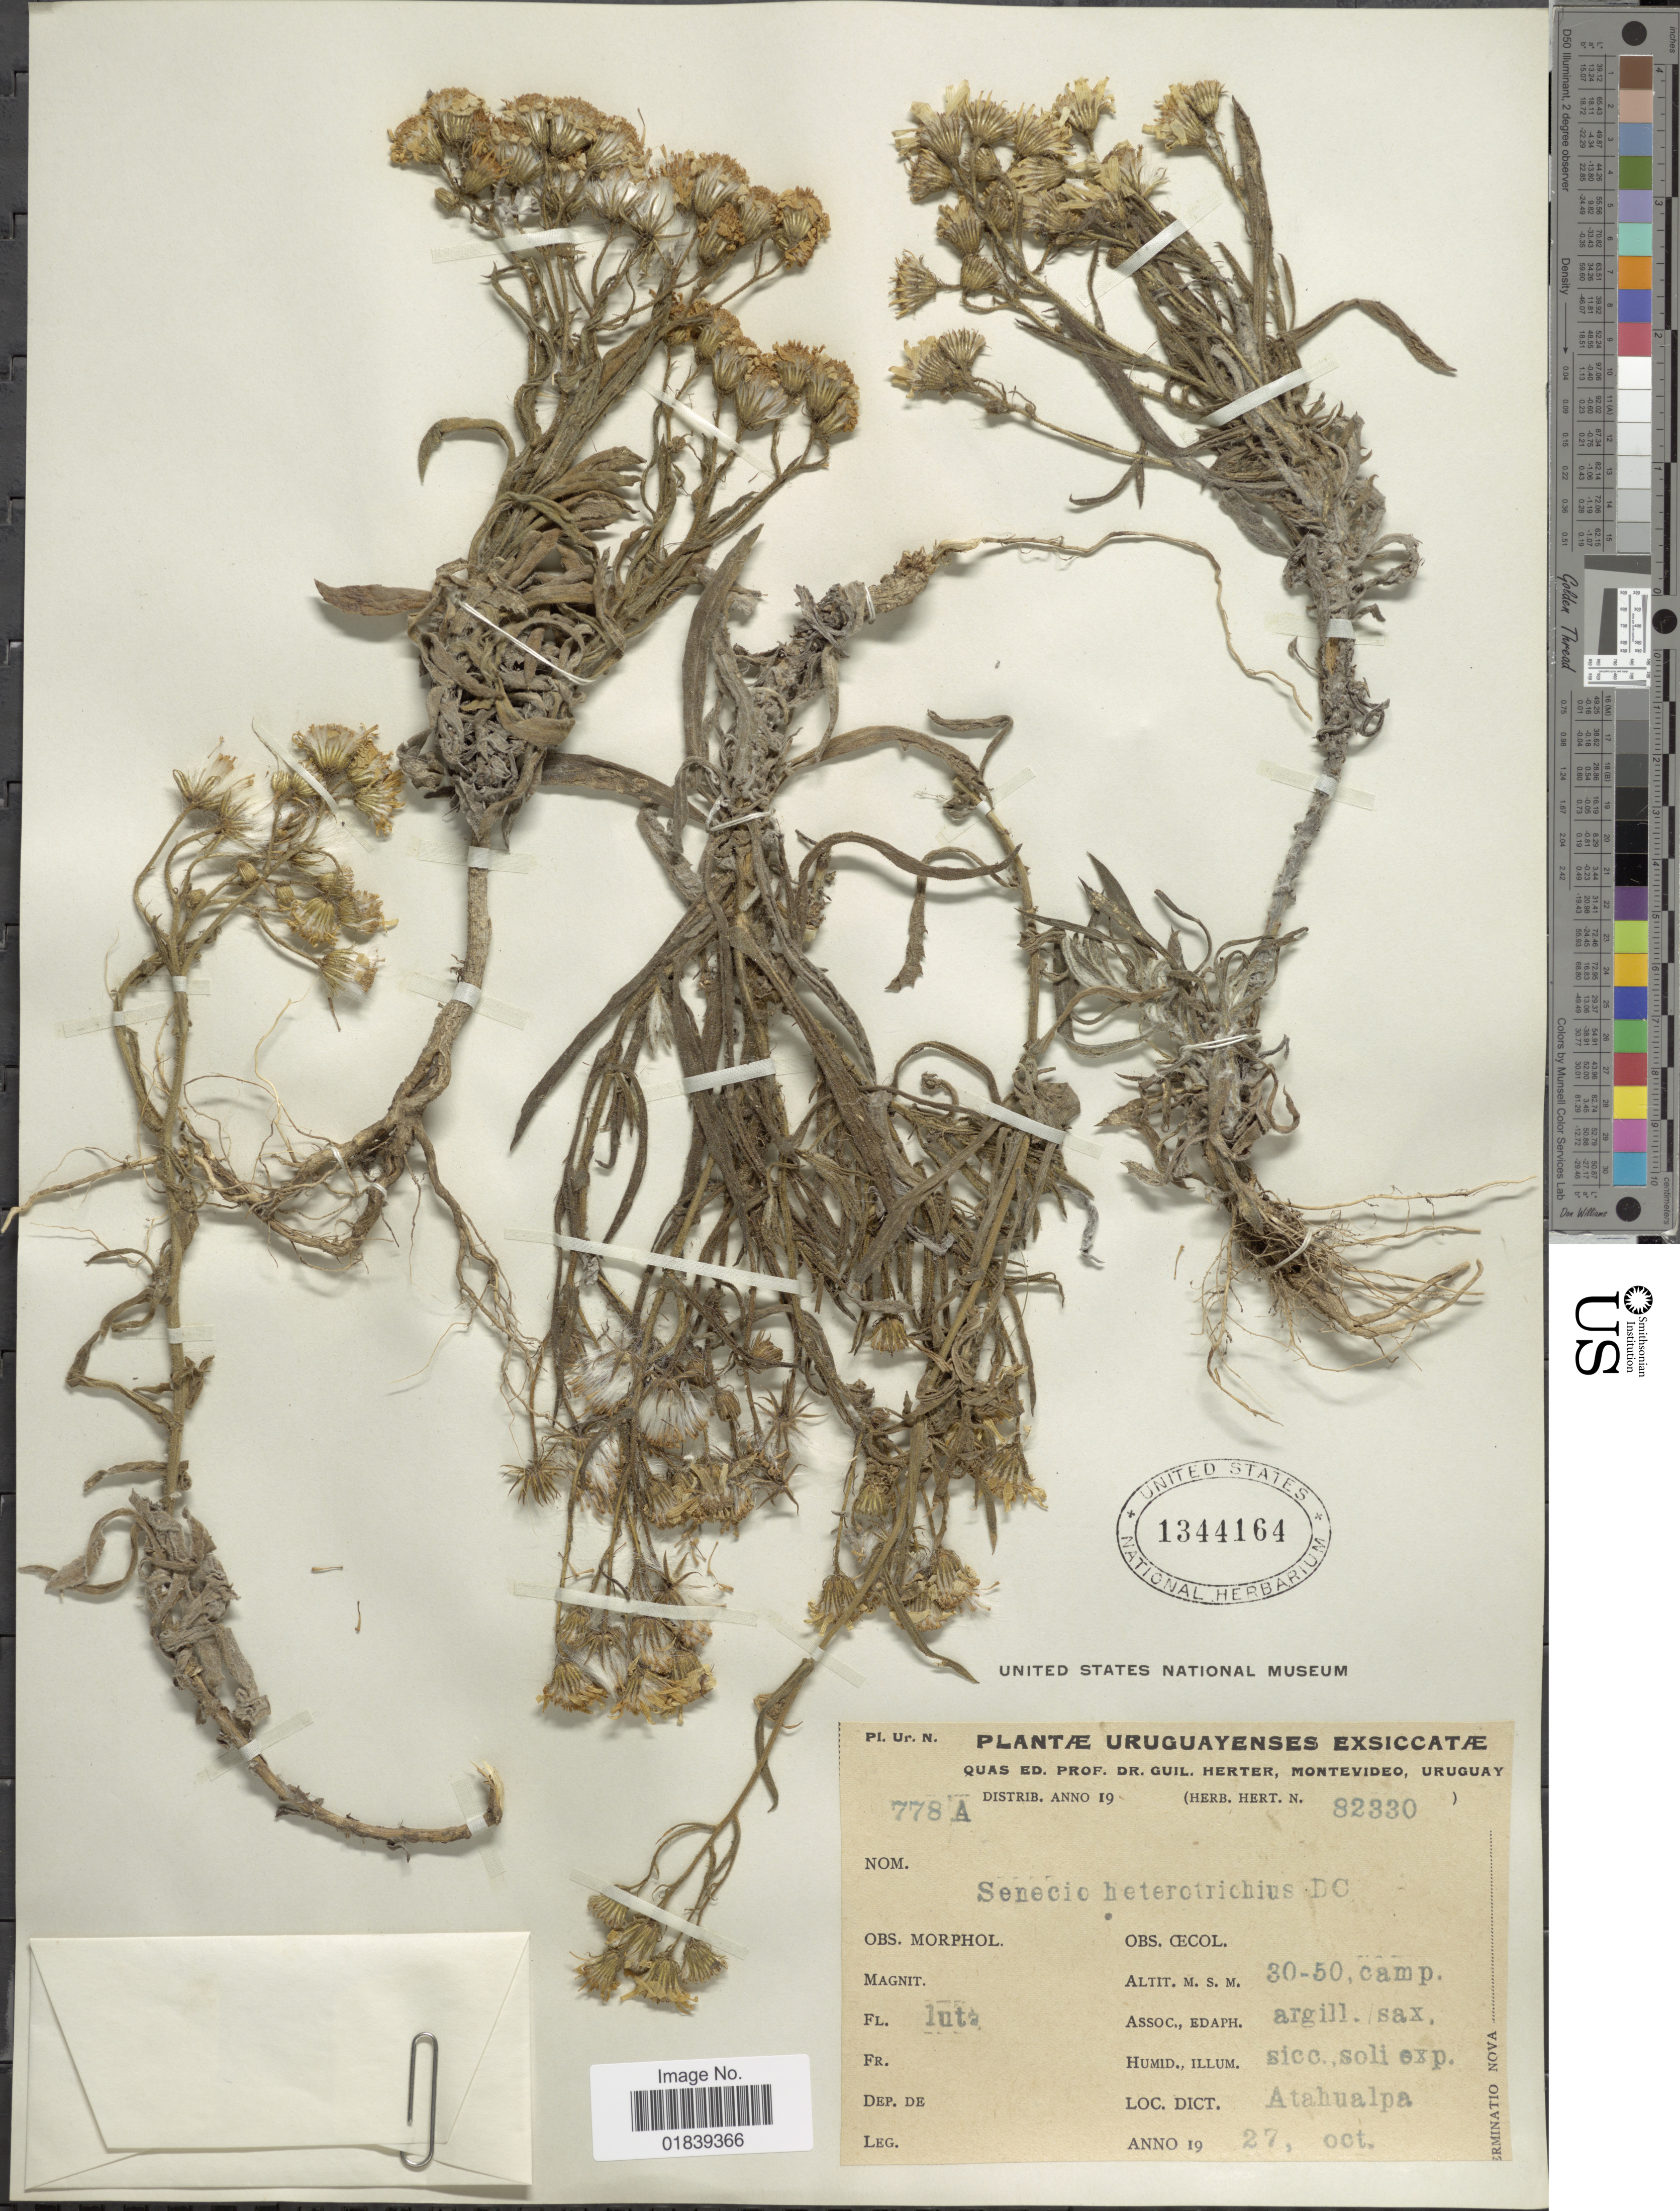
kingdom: Plantae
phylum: Tracheophyta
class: Magnoliopsida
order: Asterales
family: Asteraceae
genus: Senecio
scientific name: Senecio heterotrichius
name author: DC.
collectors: W. G. Herter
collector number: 778A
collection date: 1927-10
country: Uruguay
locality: Atahualpa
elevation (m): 30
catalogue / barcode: US 1344164